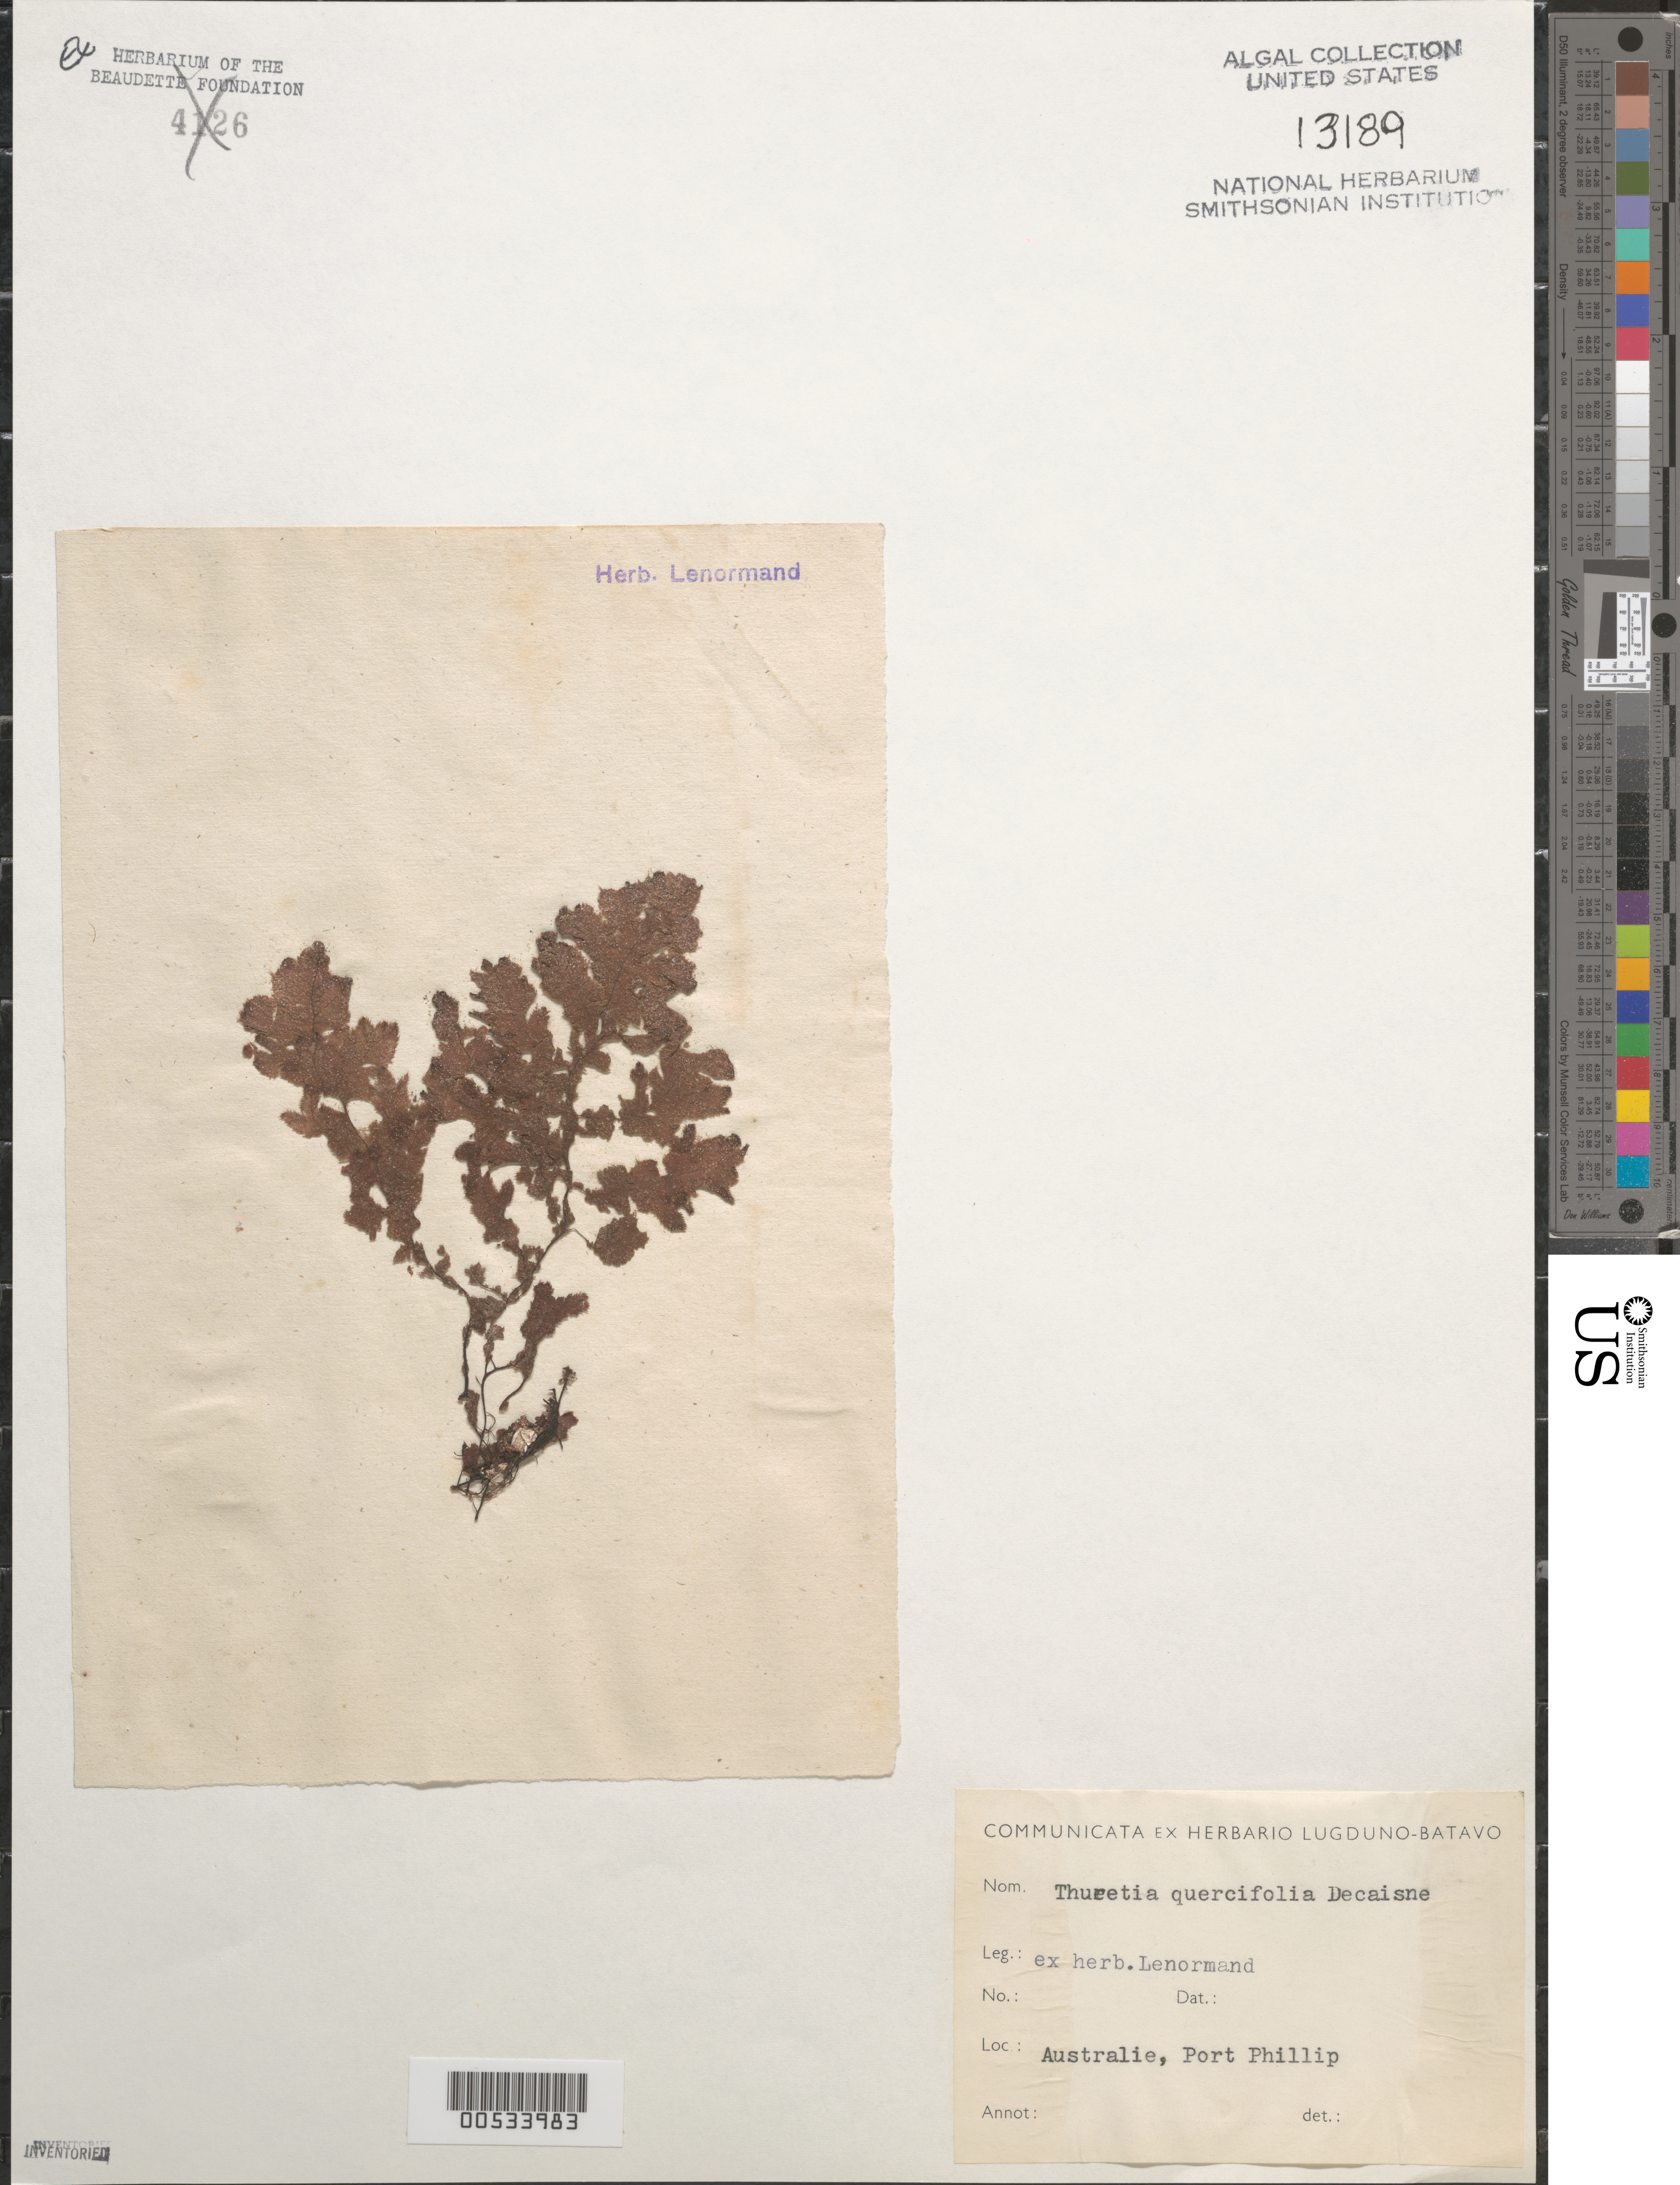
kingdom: Plantae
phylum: Rhodophyta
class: Florideophyceae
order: Ceramiales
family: Dasyaceae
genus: Thuretia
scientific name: Thuretia quercifolia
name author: Decne.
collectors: S. Lenormand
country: Australia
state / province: Victoria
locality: Port Phillip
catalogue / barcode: US 13189